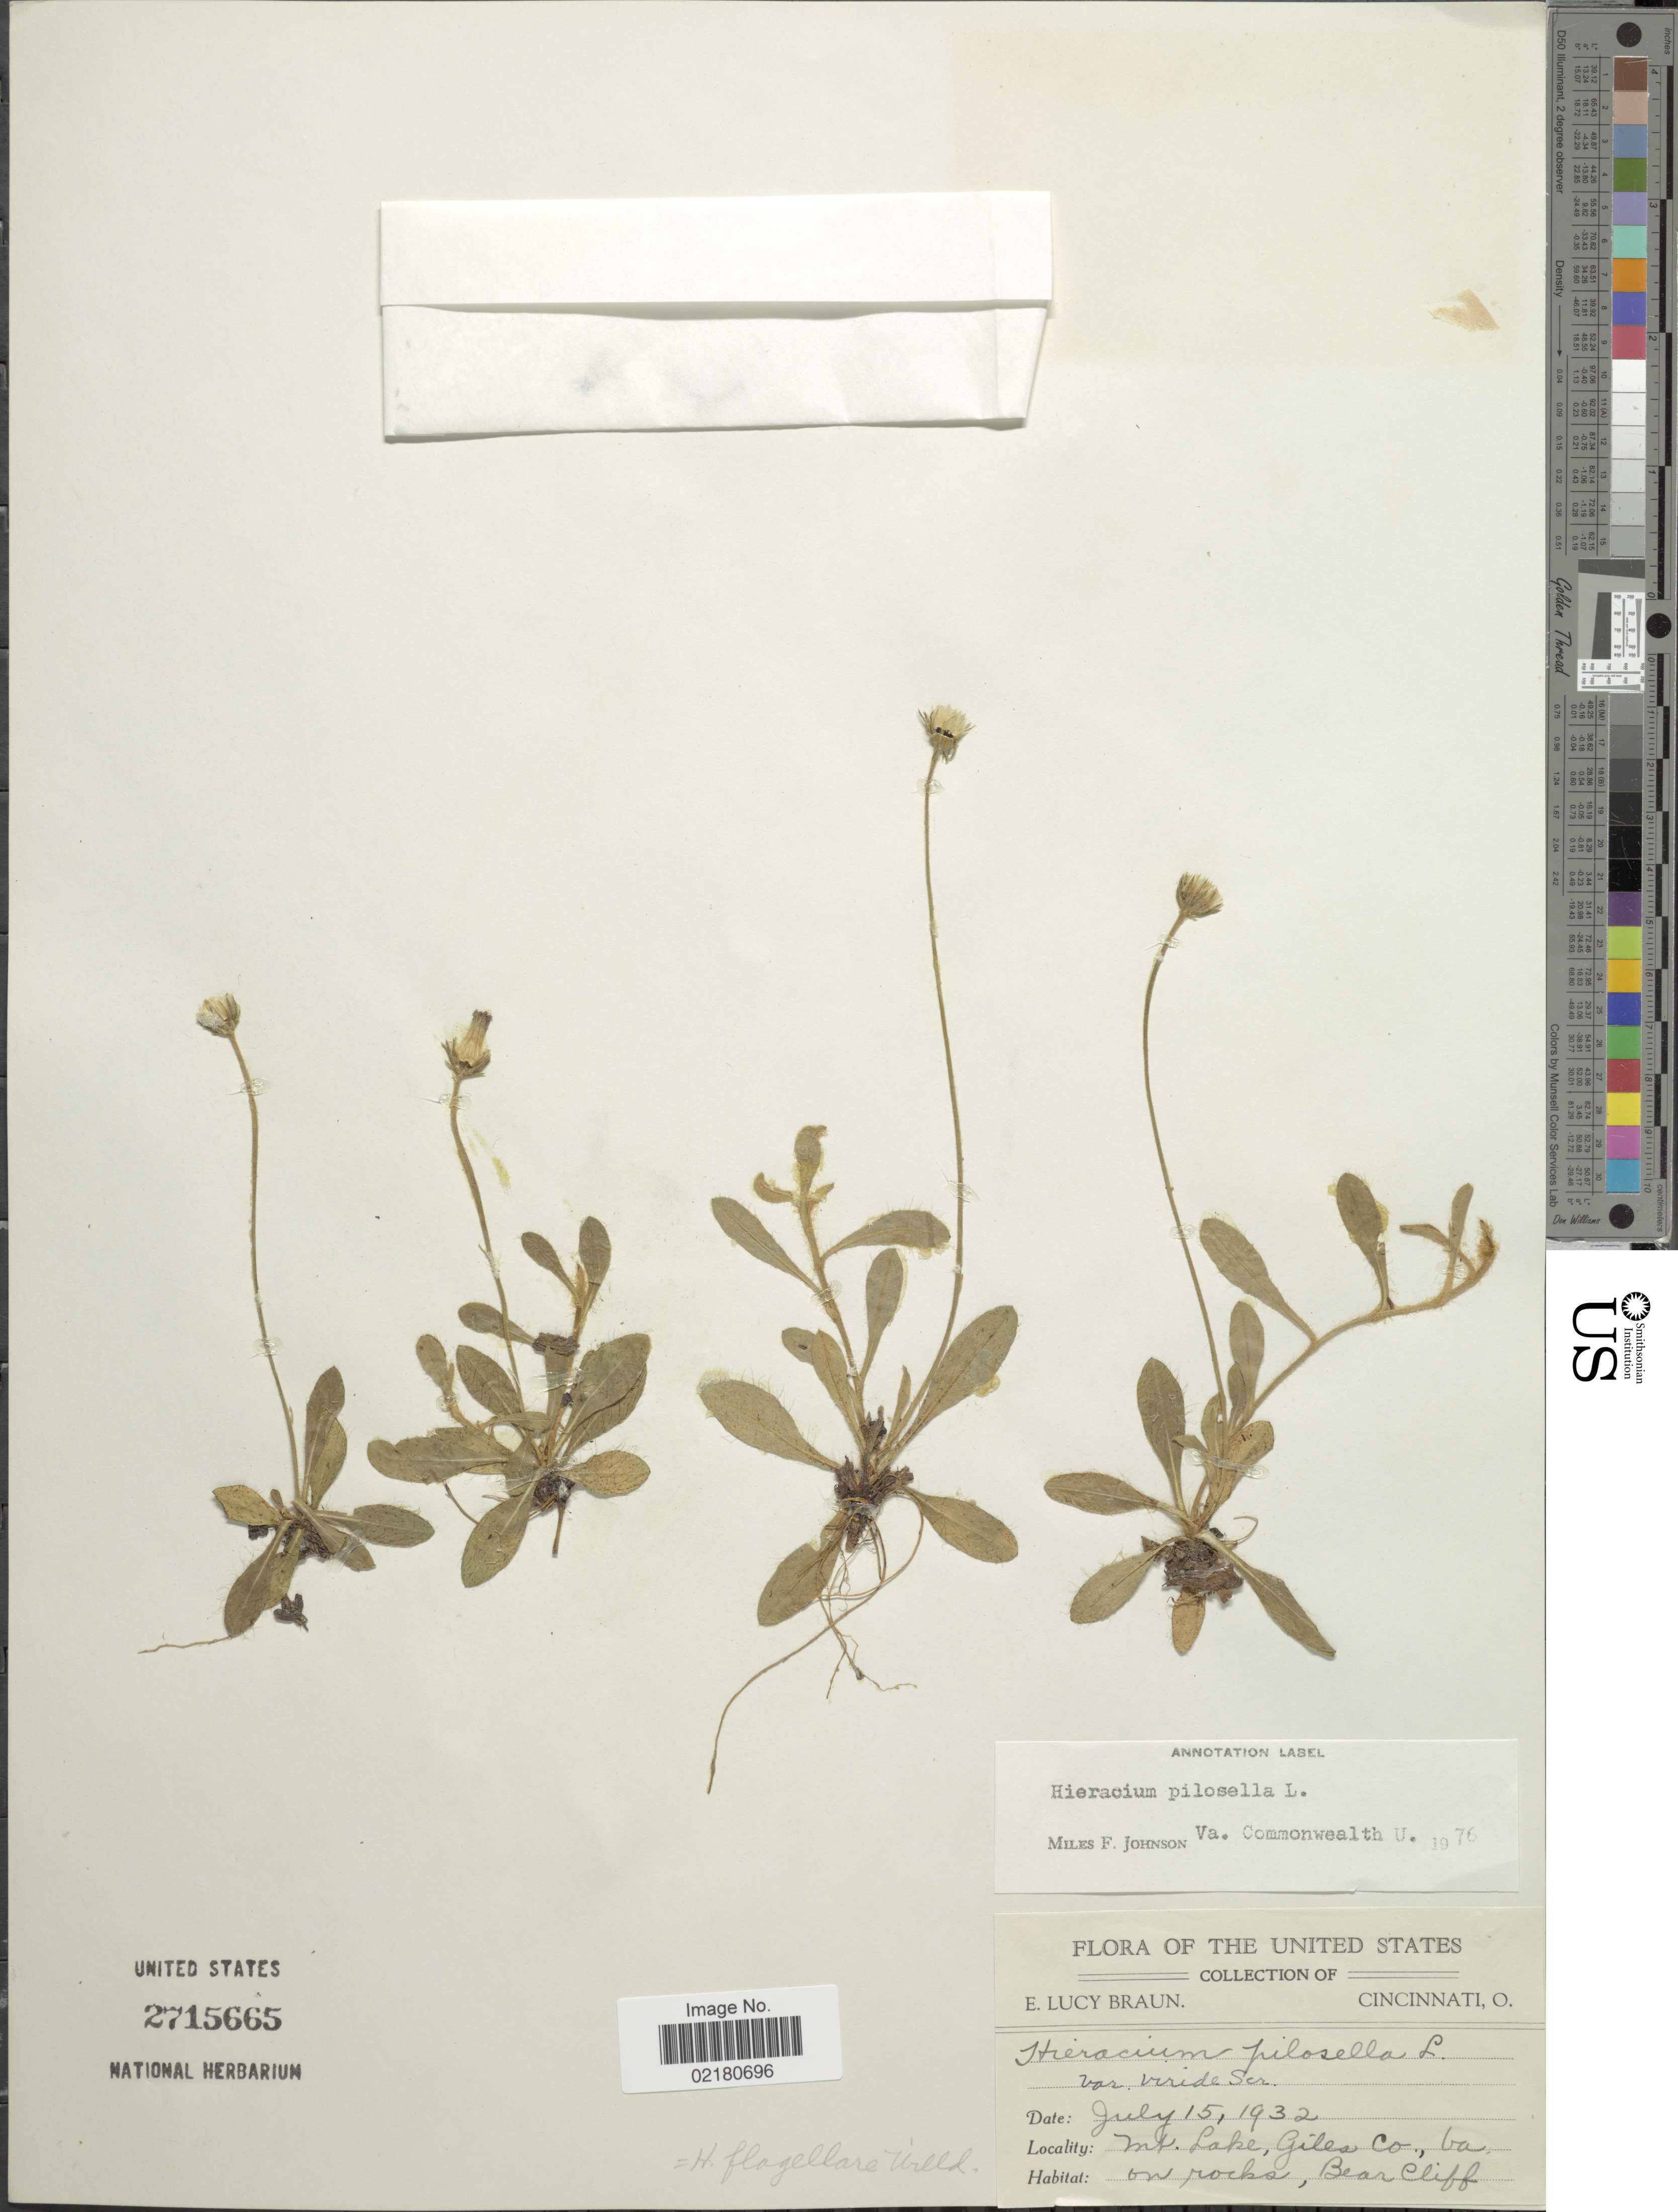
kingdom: Plantae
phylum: Tracheophyta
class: Magnoliopsida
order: Asterales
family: Asteraceae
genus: Pilosella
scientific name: Pilosella officinarum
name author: Vaill.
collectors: E. L. Braun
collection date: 1932-07-15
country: United States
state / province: Virginia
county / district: Giles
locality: Mt. Lake, Giles Co. Va, on rocks , Bear Cliff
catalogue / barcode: US 2715665